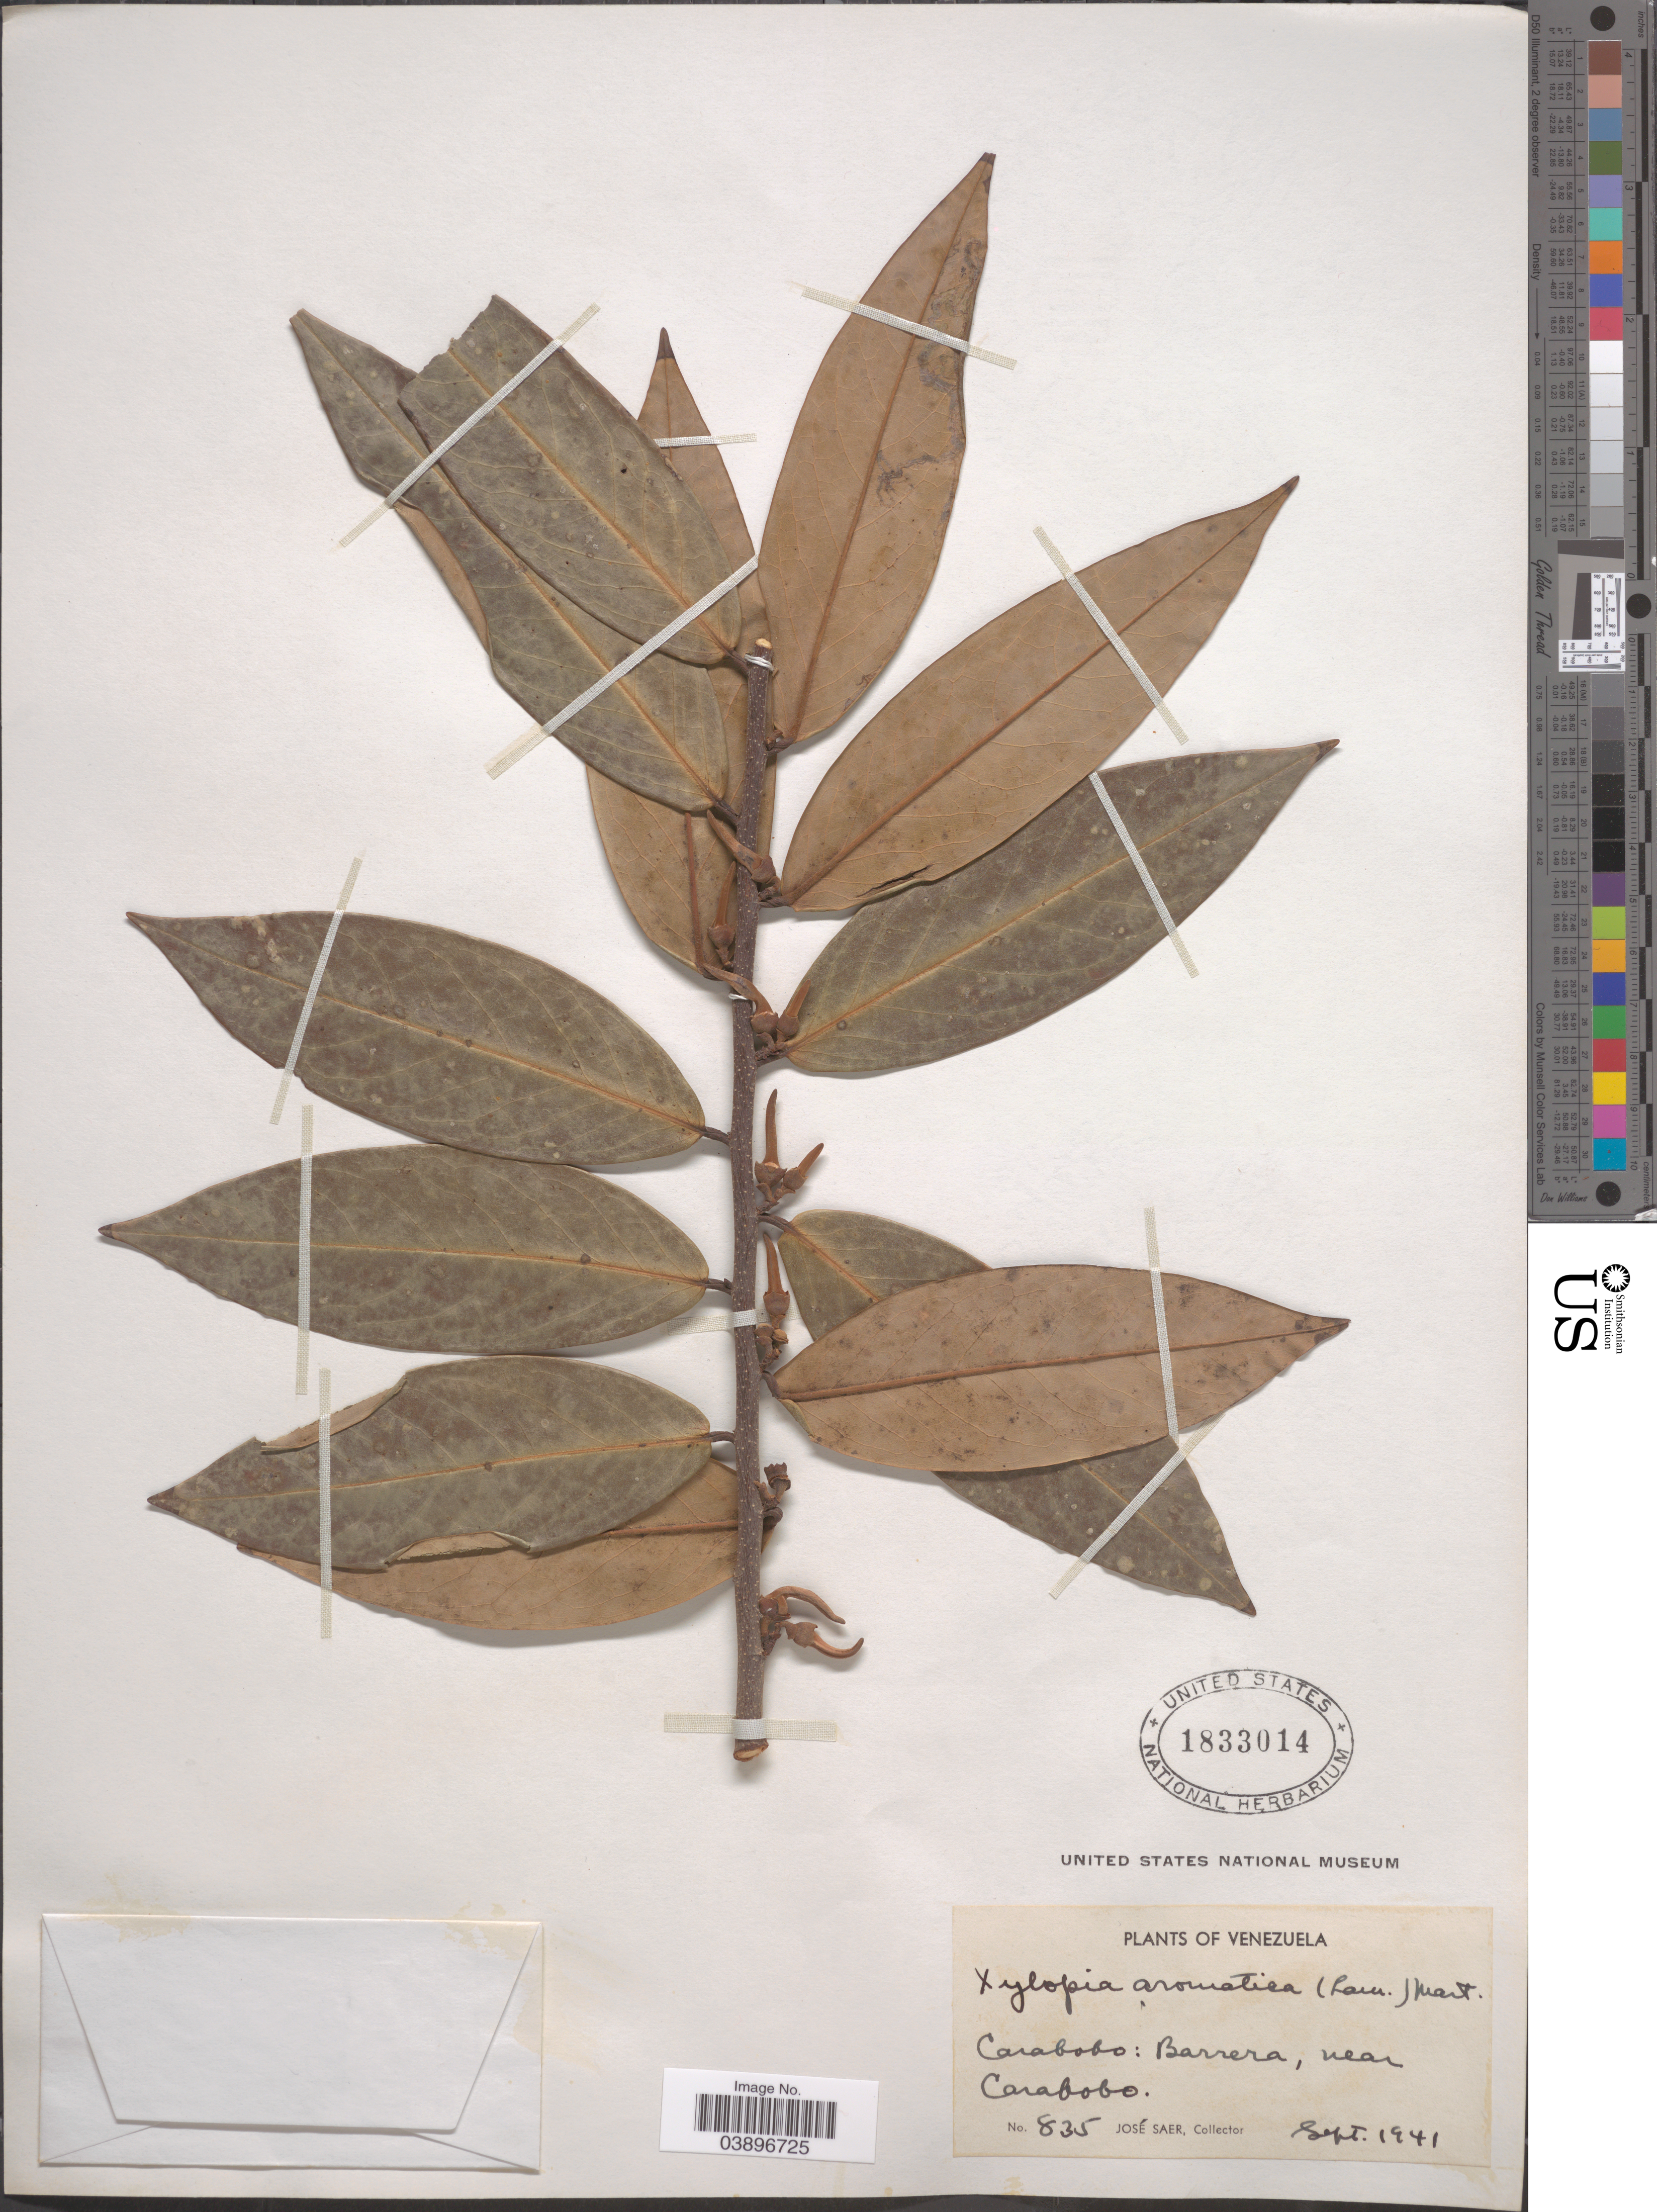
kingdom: Plantae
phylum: Tracheophyta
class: Magnoliopsida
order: Magnoliales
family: Annonaceae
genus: Xylopia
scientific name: Xylopia aromatica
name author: (Lam.) Mart.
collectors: J. Saer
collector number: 835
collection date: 1941-09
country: Venezuela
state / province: Carabobo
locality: Barrera, near Carabobo.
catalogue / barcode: US 1833014